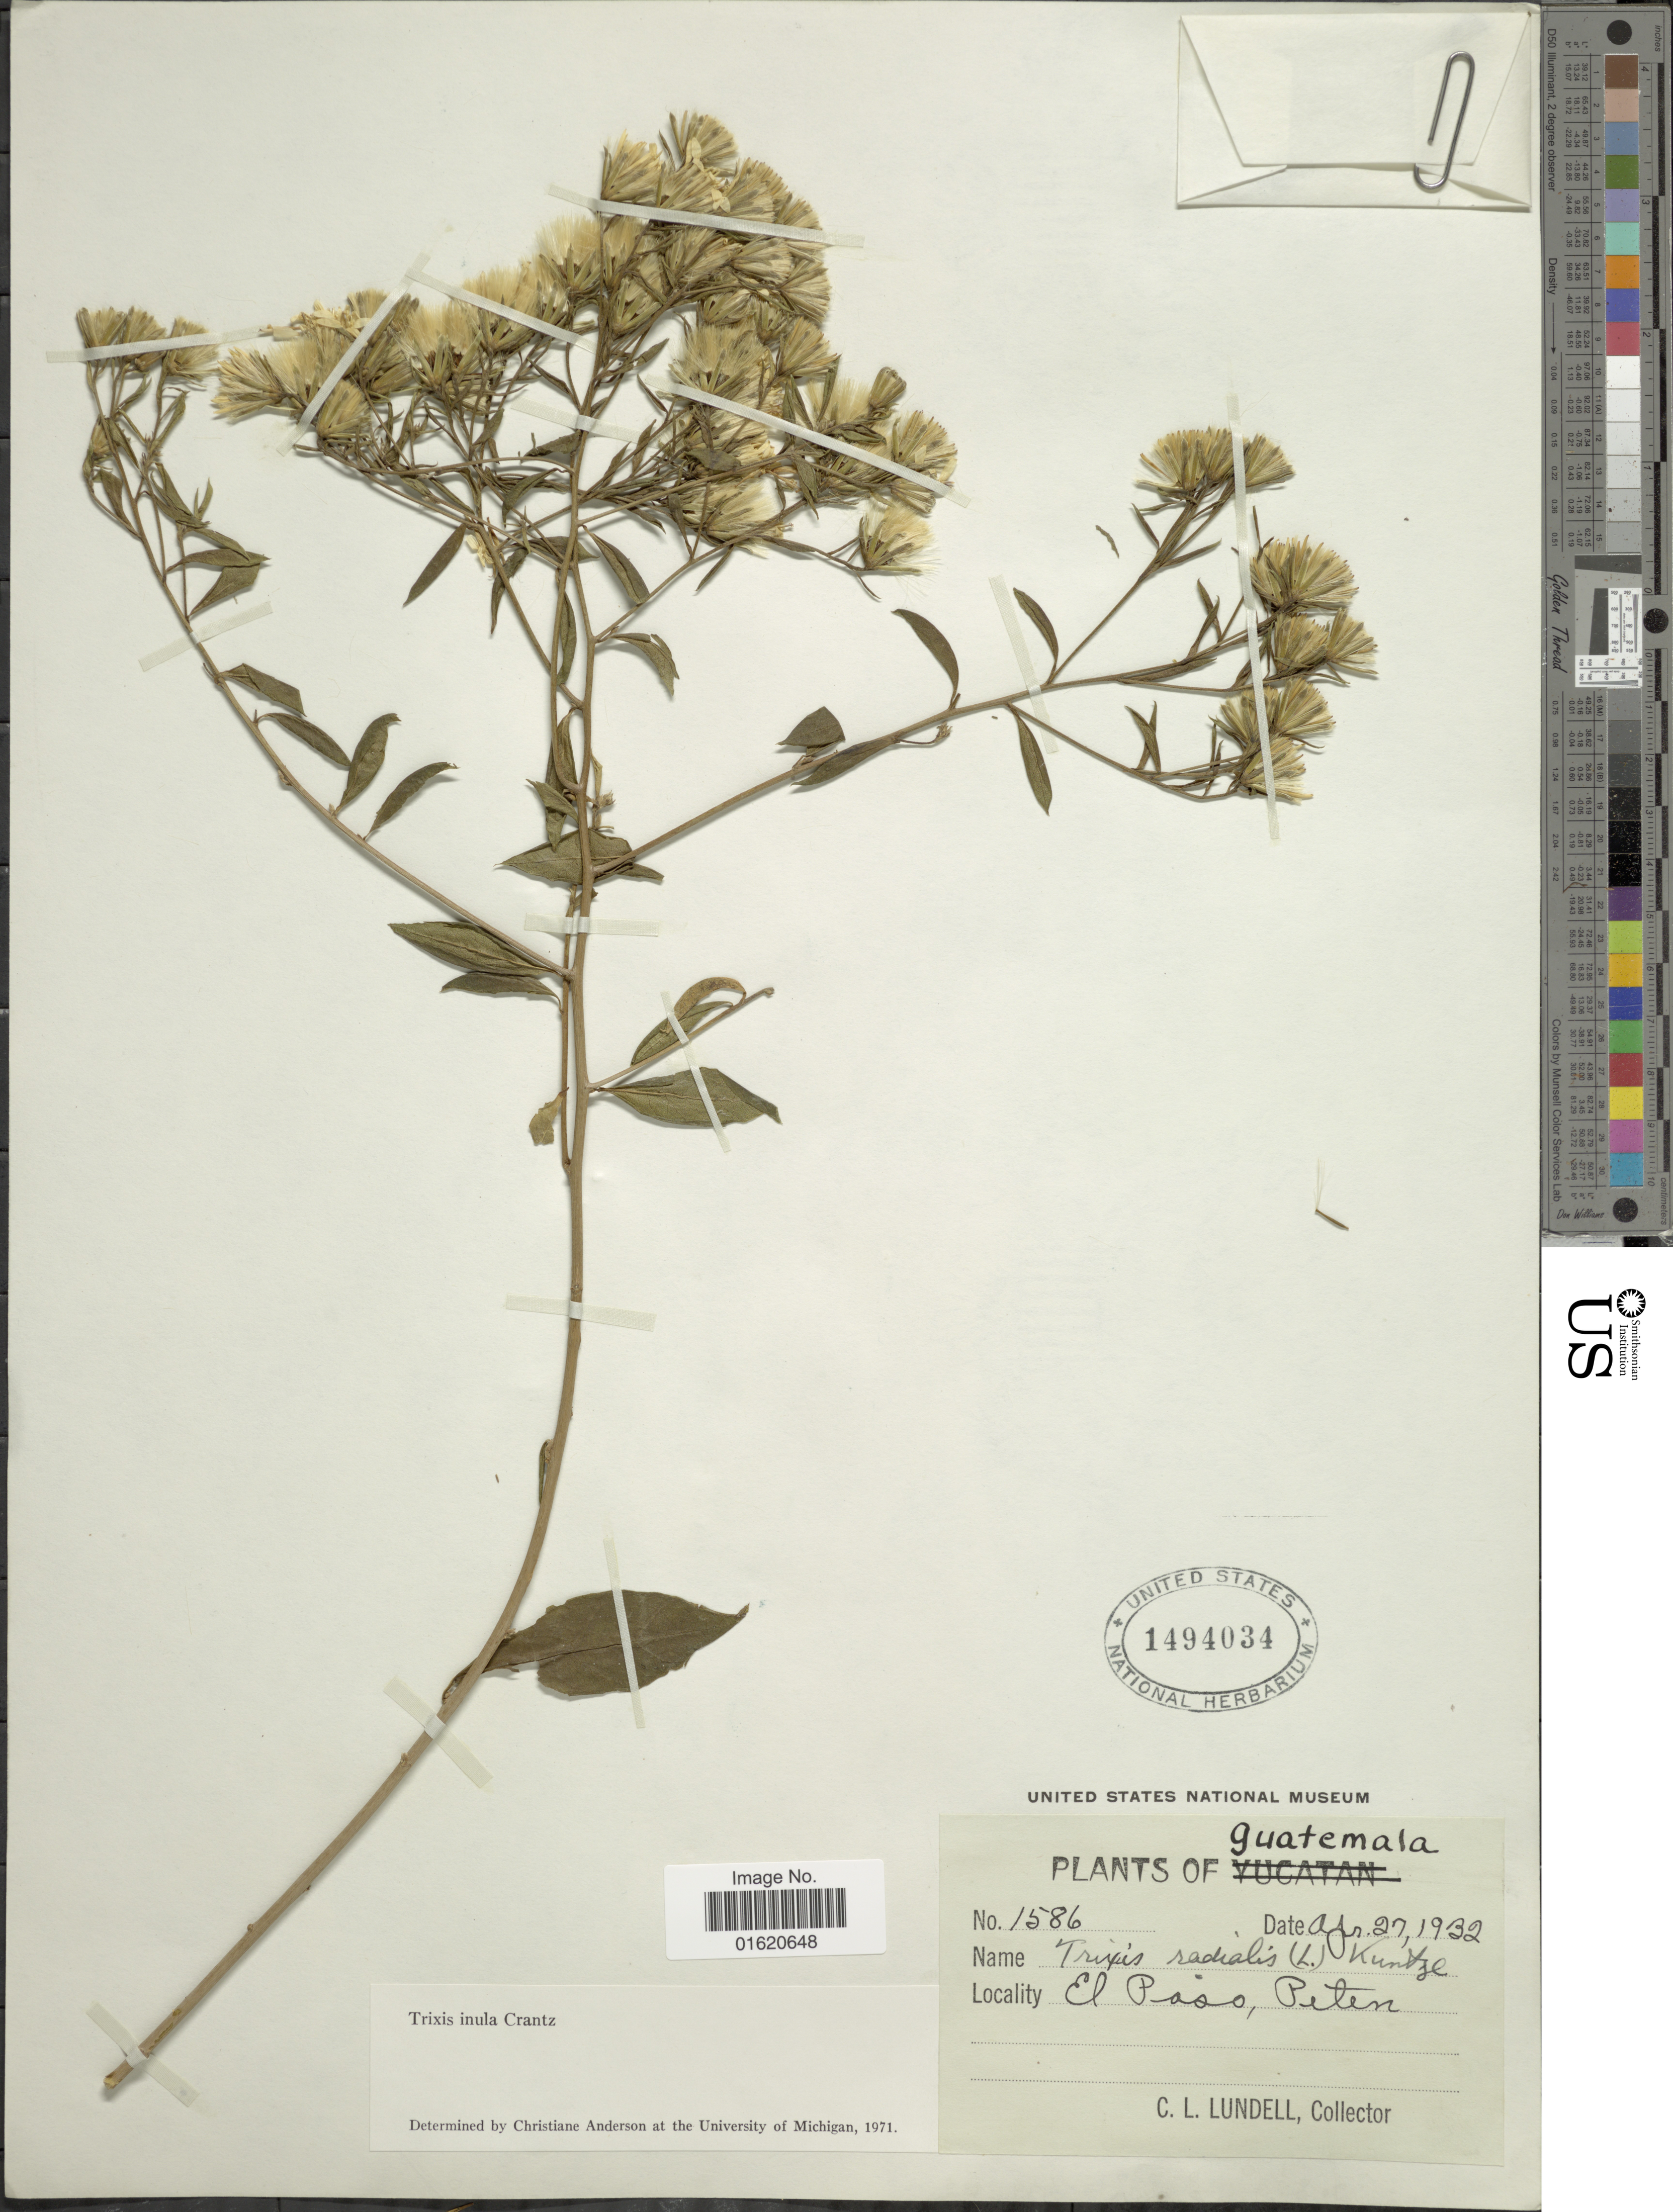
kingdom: Plantae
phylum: Tracheophyta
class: Magnoliopsida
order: Asterales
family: Asteraceae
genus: Trixis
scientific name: Trixis inula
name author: Crantz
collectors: C. L. Lundell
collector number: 1586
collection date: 1932-04-27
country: Guatemala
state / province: El Petén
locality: El Paso, Peten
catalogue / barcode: US 1494034